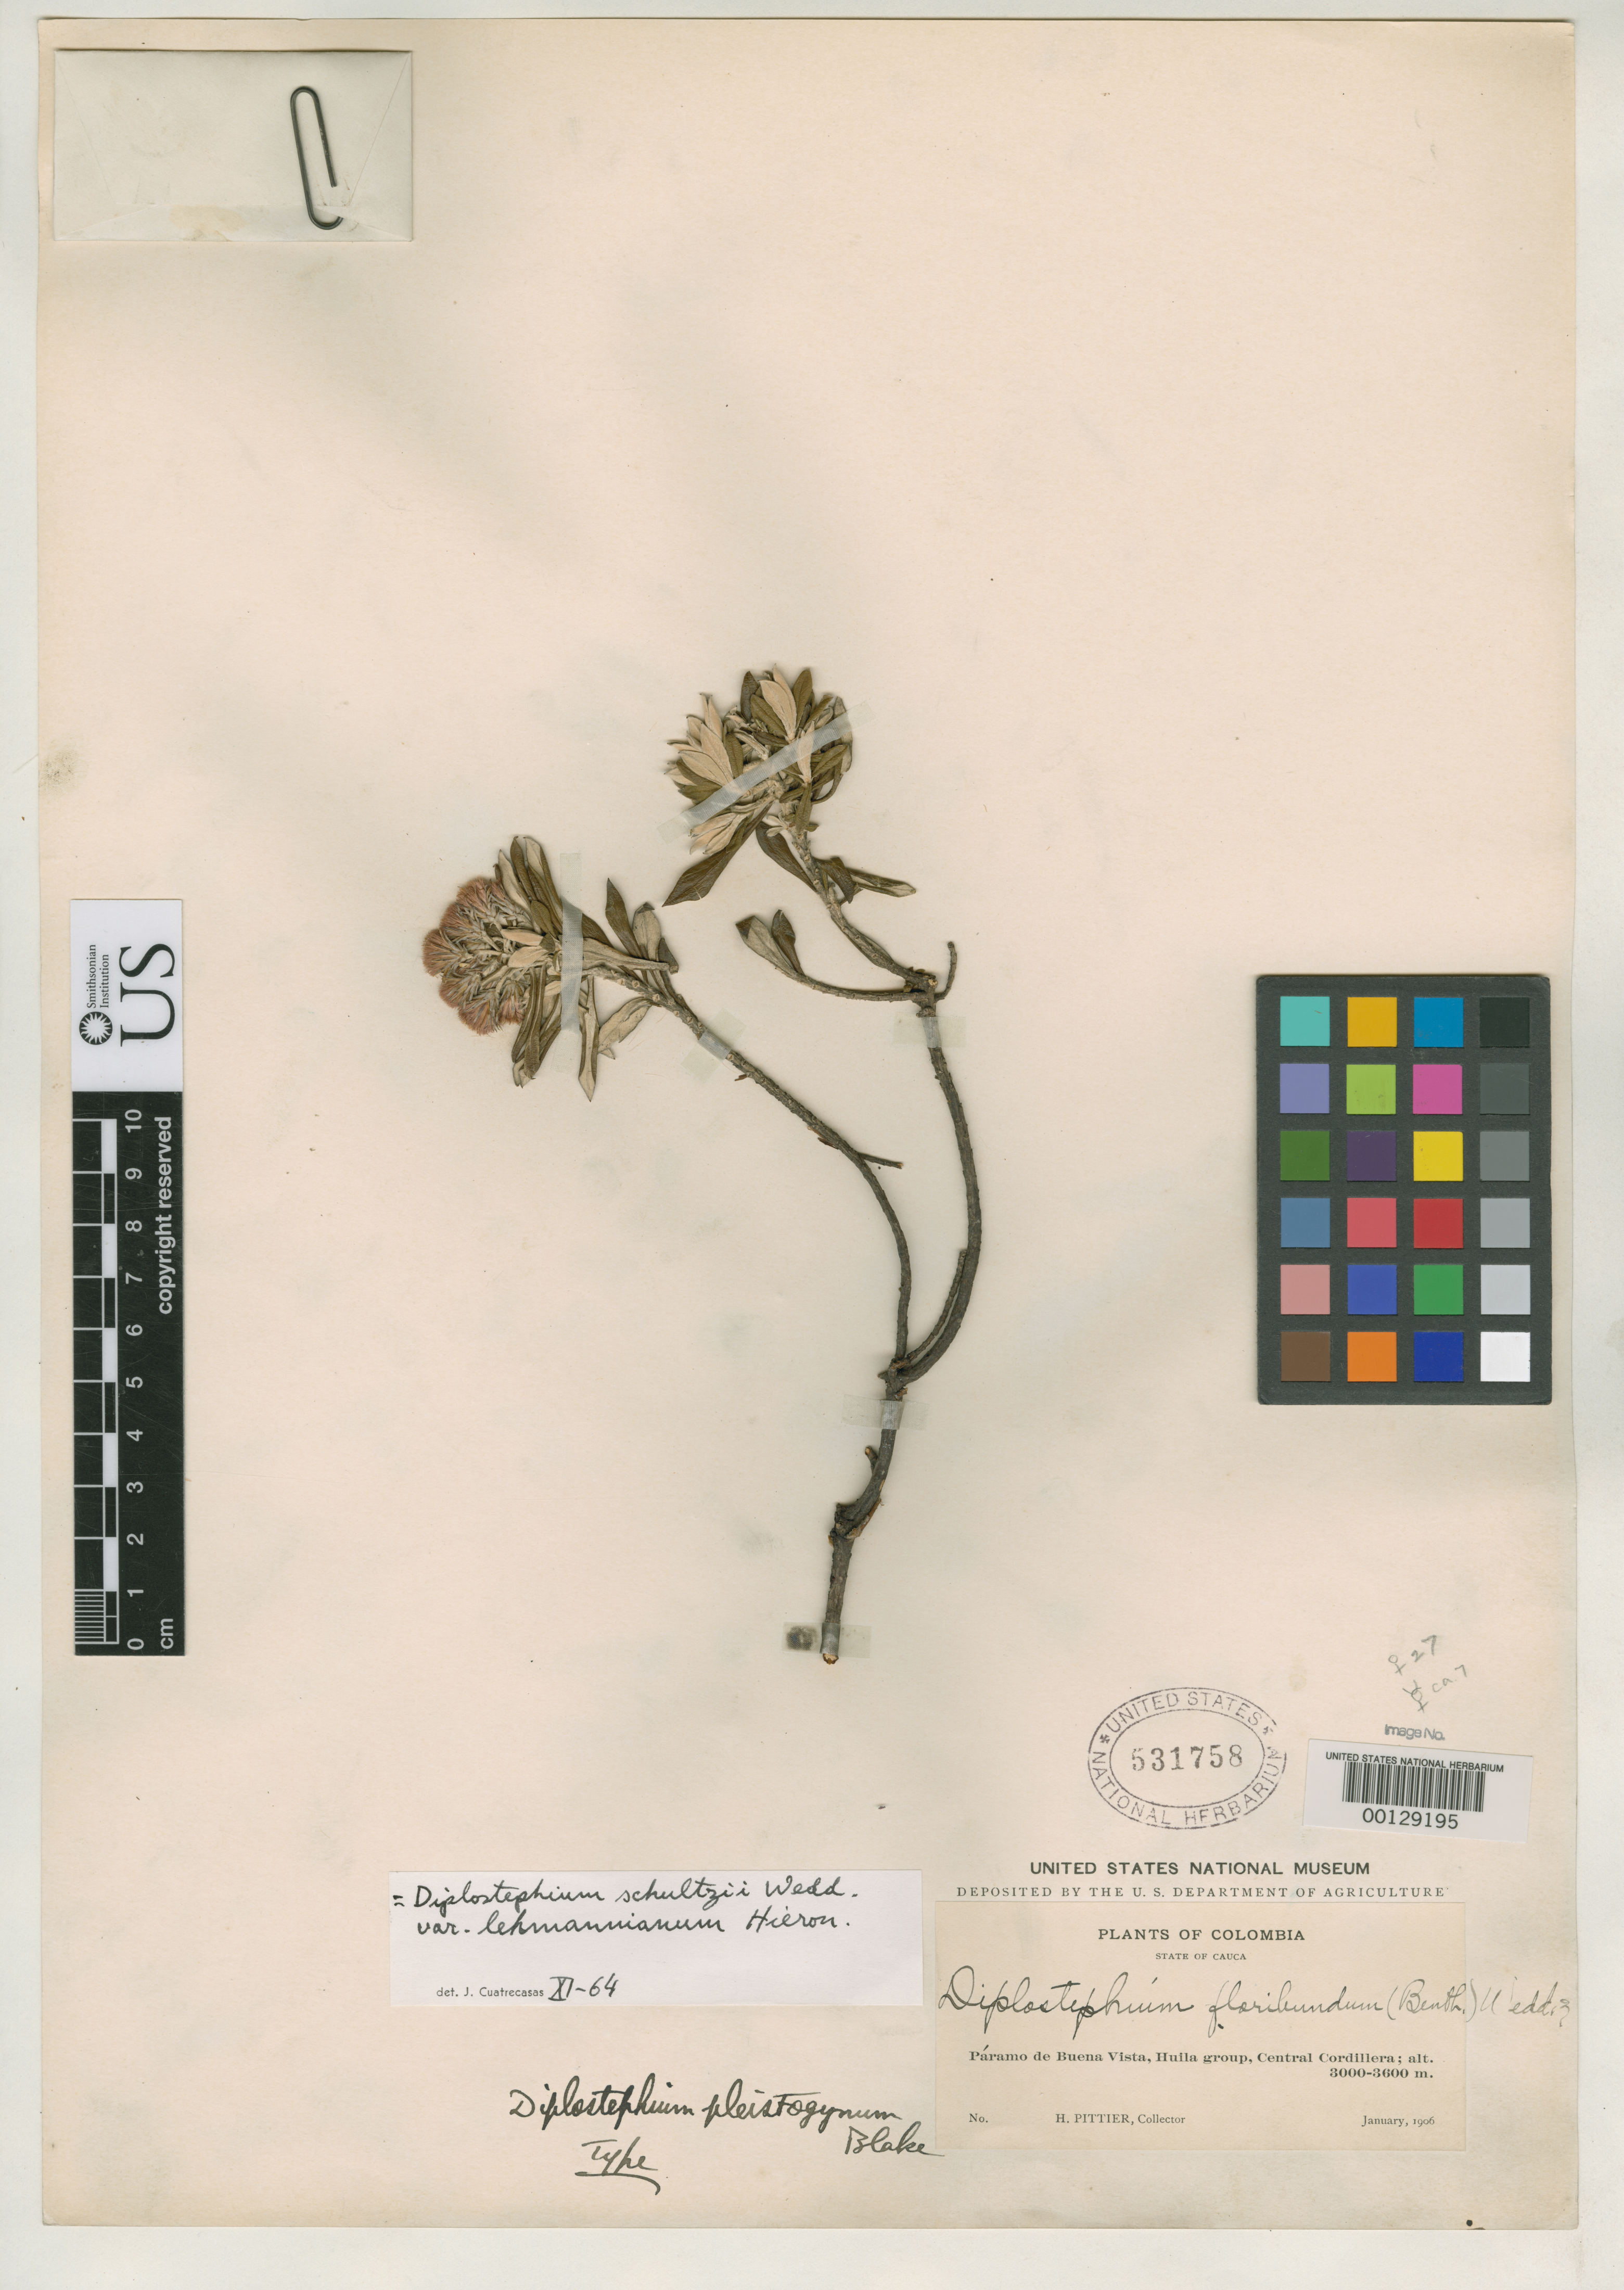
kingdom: Plantae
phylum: Tracheophyta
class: Magnoliopsida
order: Asterales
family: Asteraceae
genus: Diplostephium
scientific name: Diplostephium pleistogynum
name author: S.F. Blake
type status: Holotype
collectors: H. F. Pittier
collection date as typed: Jan 1906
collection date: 1906-01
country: Colombia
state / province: Huila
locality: Páramo de Buena Vista, Huila group, Central Cordillera.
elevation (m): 300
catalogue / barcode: US 531758